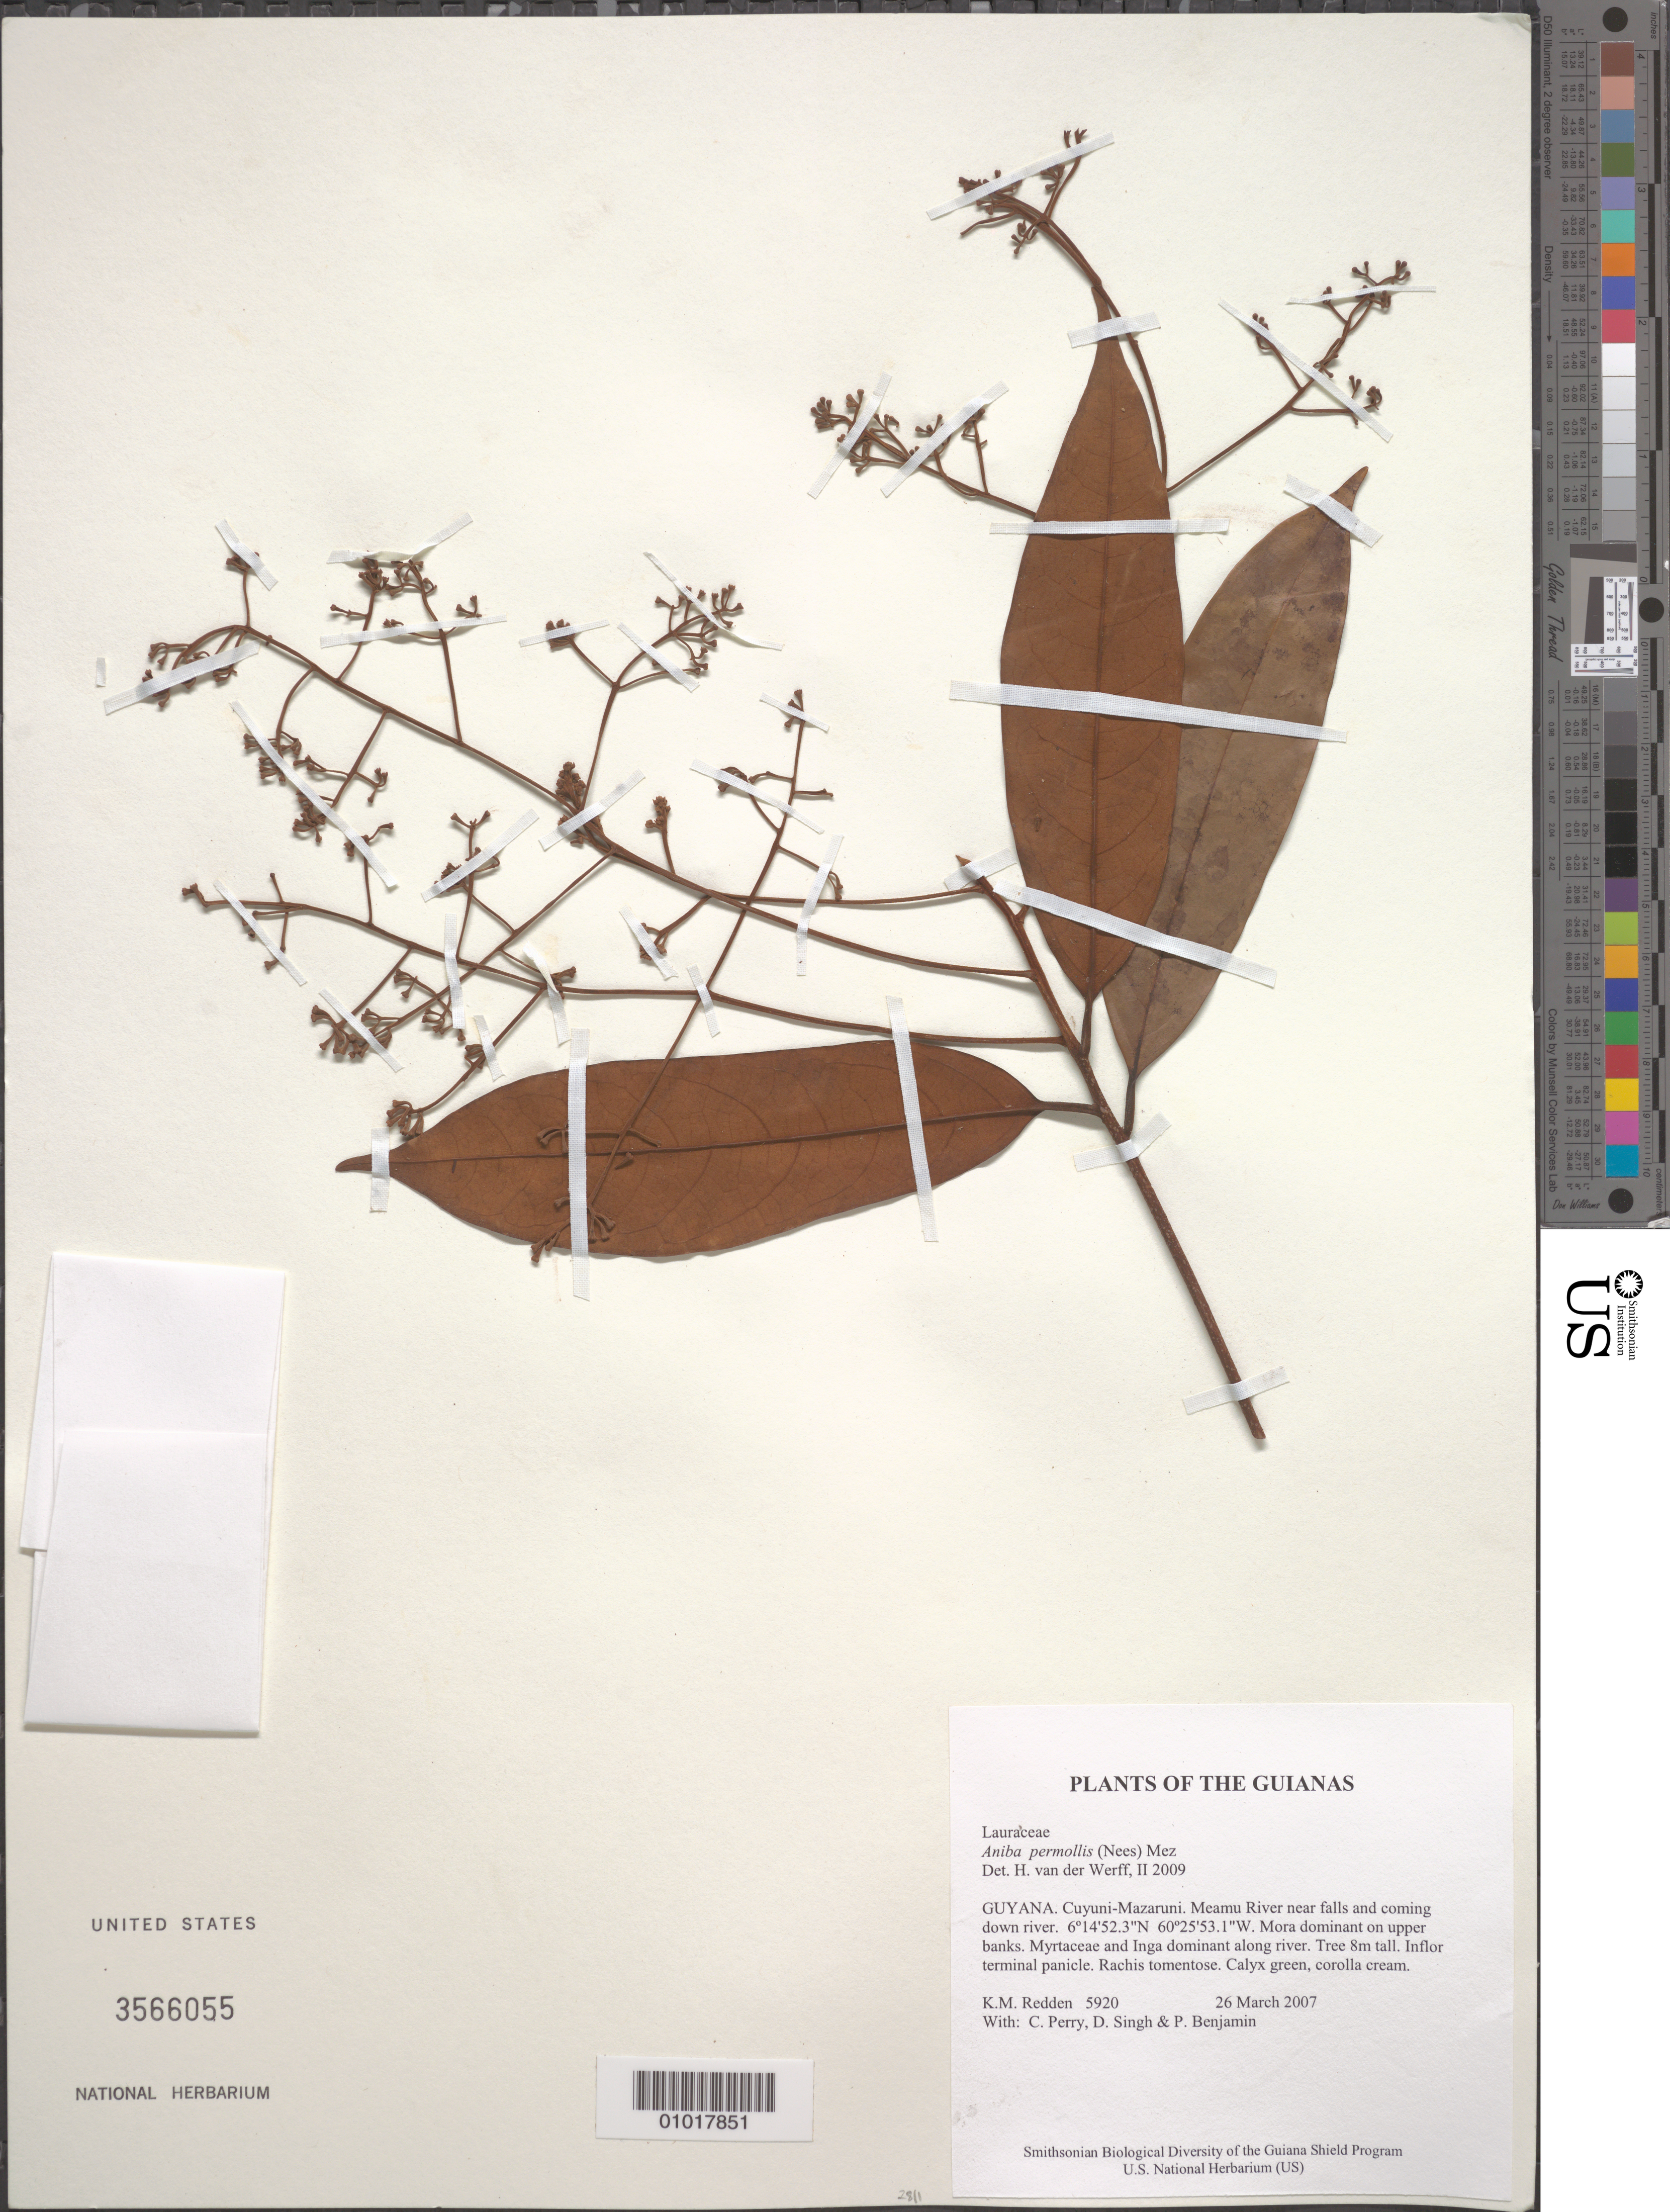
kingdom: Plantae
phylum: Tracheophyta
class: Magnoliopsida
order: Laurales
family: Lauraceae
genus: Aniba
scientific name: Aniba permollis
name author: (Nees) Mez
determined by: van der Werff, H., (MO), Missouri Botanical Garden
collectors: K. M. Redden, C. Perry, D. Singh & P. Benjamin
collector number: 5920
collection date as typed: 26 March 2007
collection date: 2007-03-26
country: Guyana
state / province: Cuyuni-Mazaruni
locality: Meamu River near falls and coming down river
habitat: Mora dominant on upper banks. Myrtaceae and Inga dominant along river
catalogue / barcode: US 3566055